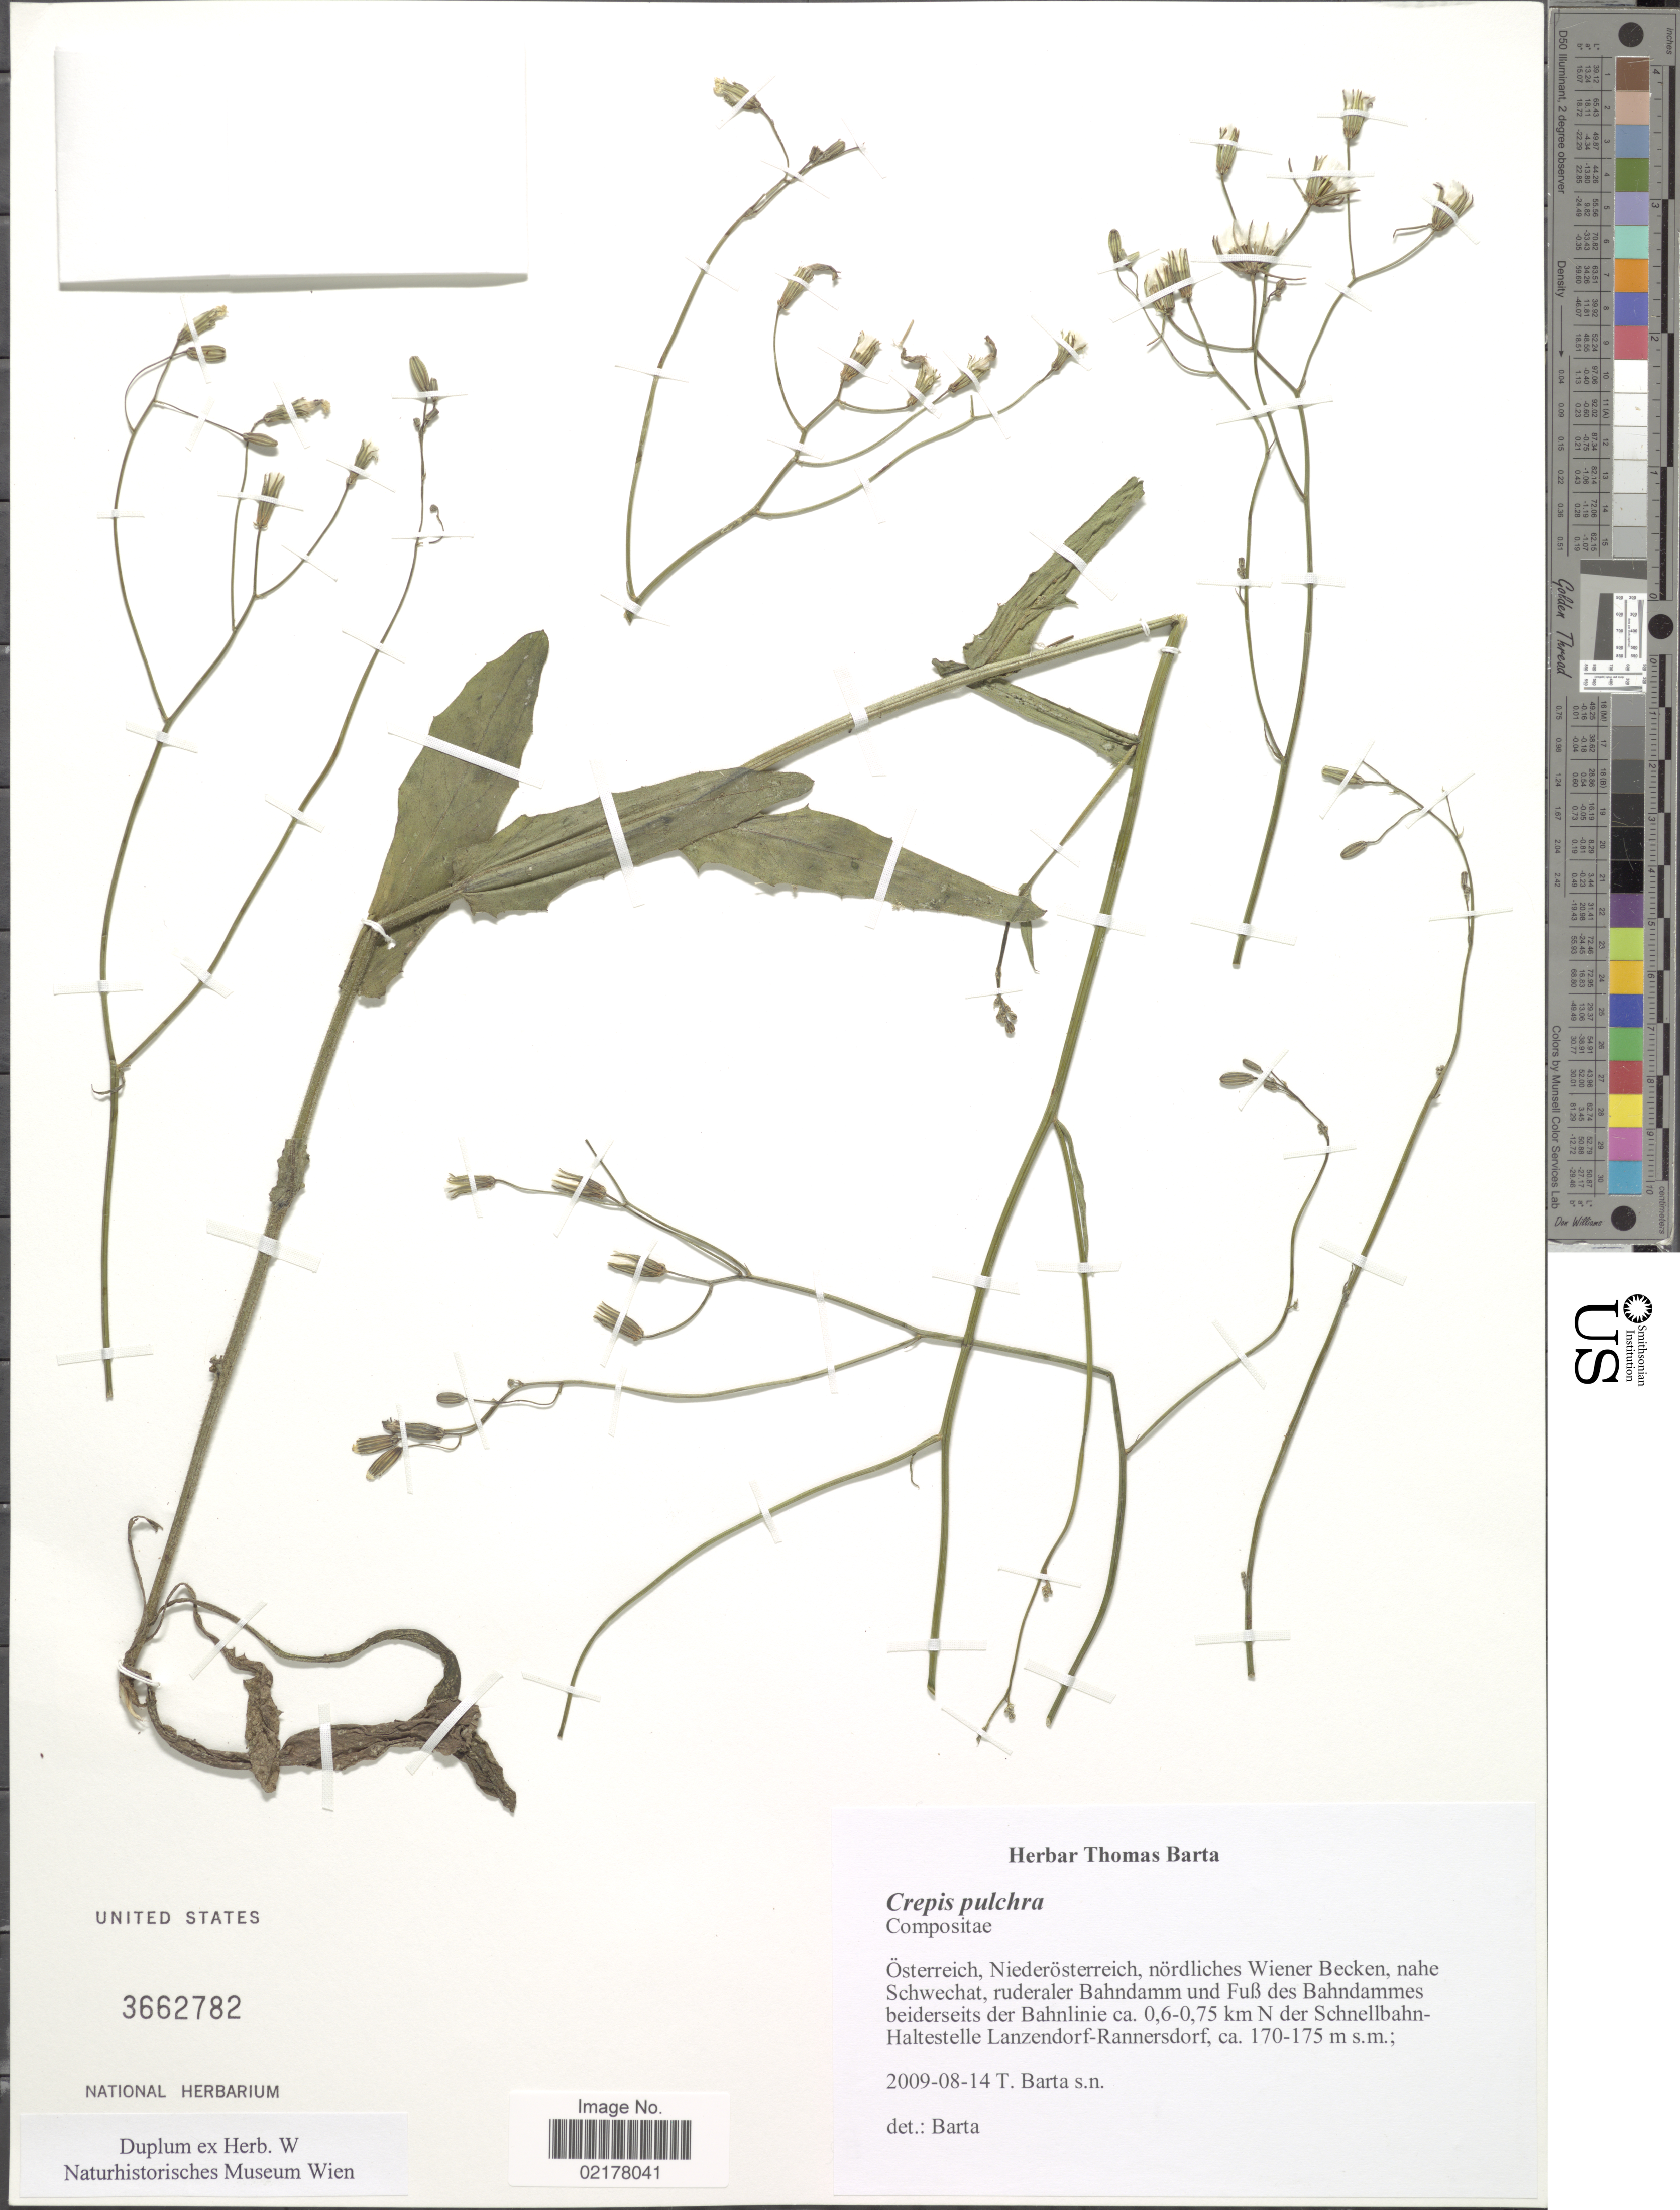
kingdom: Plantae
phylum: Tracheophyta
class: Magnoliopsida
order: Asterales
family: Asteraceae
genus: Crepis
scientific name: Crepis pulchra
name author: L.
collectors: T. Barta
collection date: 2009-08-14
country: Austria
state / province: Niederosterreich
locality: Österreich, nördliches Wiener Becken, nahe Schwechat, ruderaler Bahndamm und Fuß des Bahndammes beiderseits der Bahnlinie ca. 0,6-0,75 km N der Schnelbahn-Haltestelle Lanzendorf-Rannersdorf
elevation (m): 170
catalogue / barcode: US 3662782